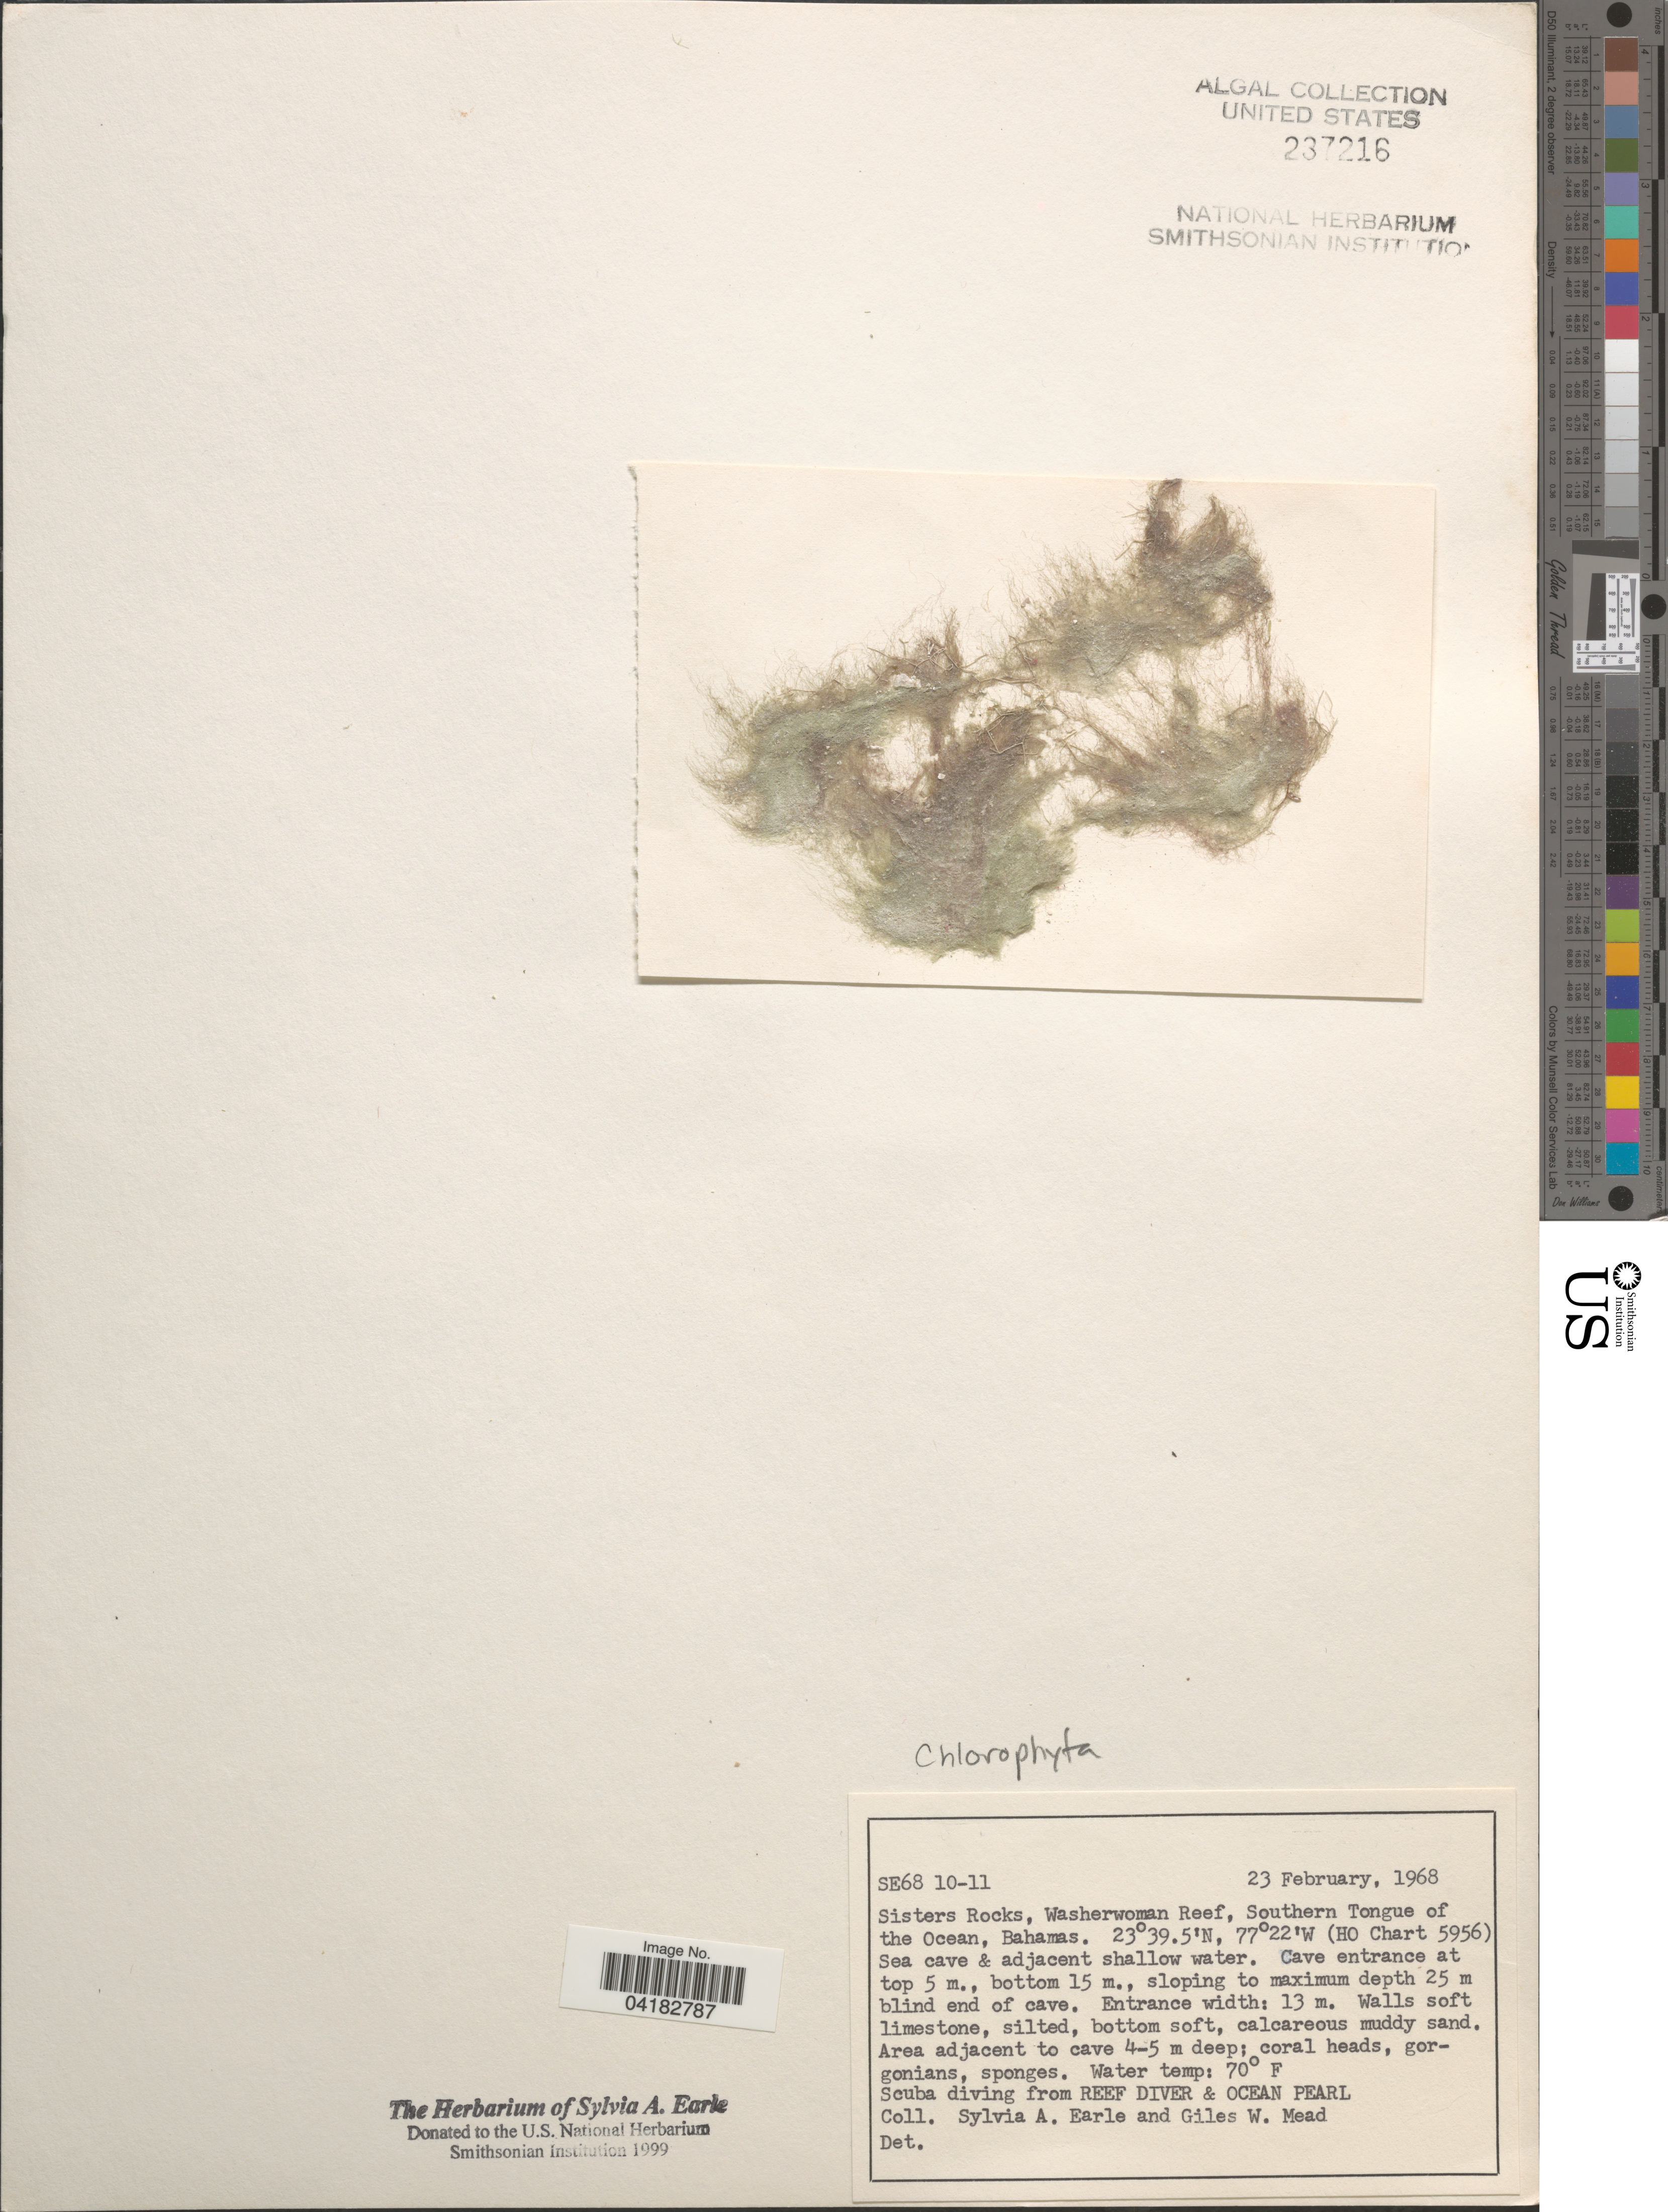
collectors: S. A. Earle & G. W. Mead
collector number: SE6810-11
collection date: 1968-02-23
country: Bahamas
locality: Sisters Rocks, Washerwoman Reef, Southern Tongue of the Ocean. (HO Chart 5956).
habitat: Sea cave and adjacent shallow water. Cave entrance at top 5 m., bottom 15 m., sloping to maximum depth 25 m blind end of cave. Entrance width: 13 m. Walls soft limestone, silted, bottom soft, calcareous muddy sand. Area adjacent to cave 4-5 m deep; coral heads, gorgonians, sponges. Water temp: 70 degrees F. Scuba diving from REEF DIVER & OCEAN PEARL.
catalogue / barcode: US 237216